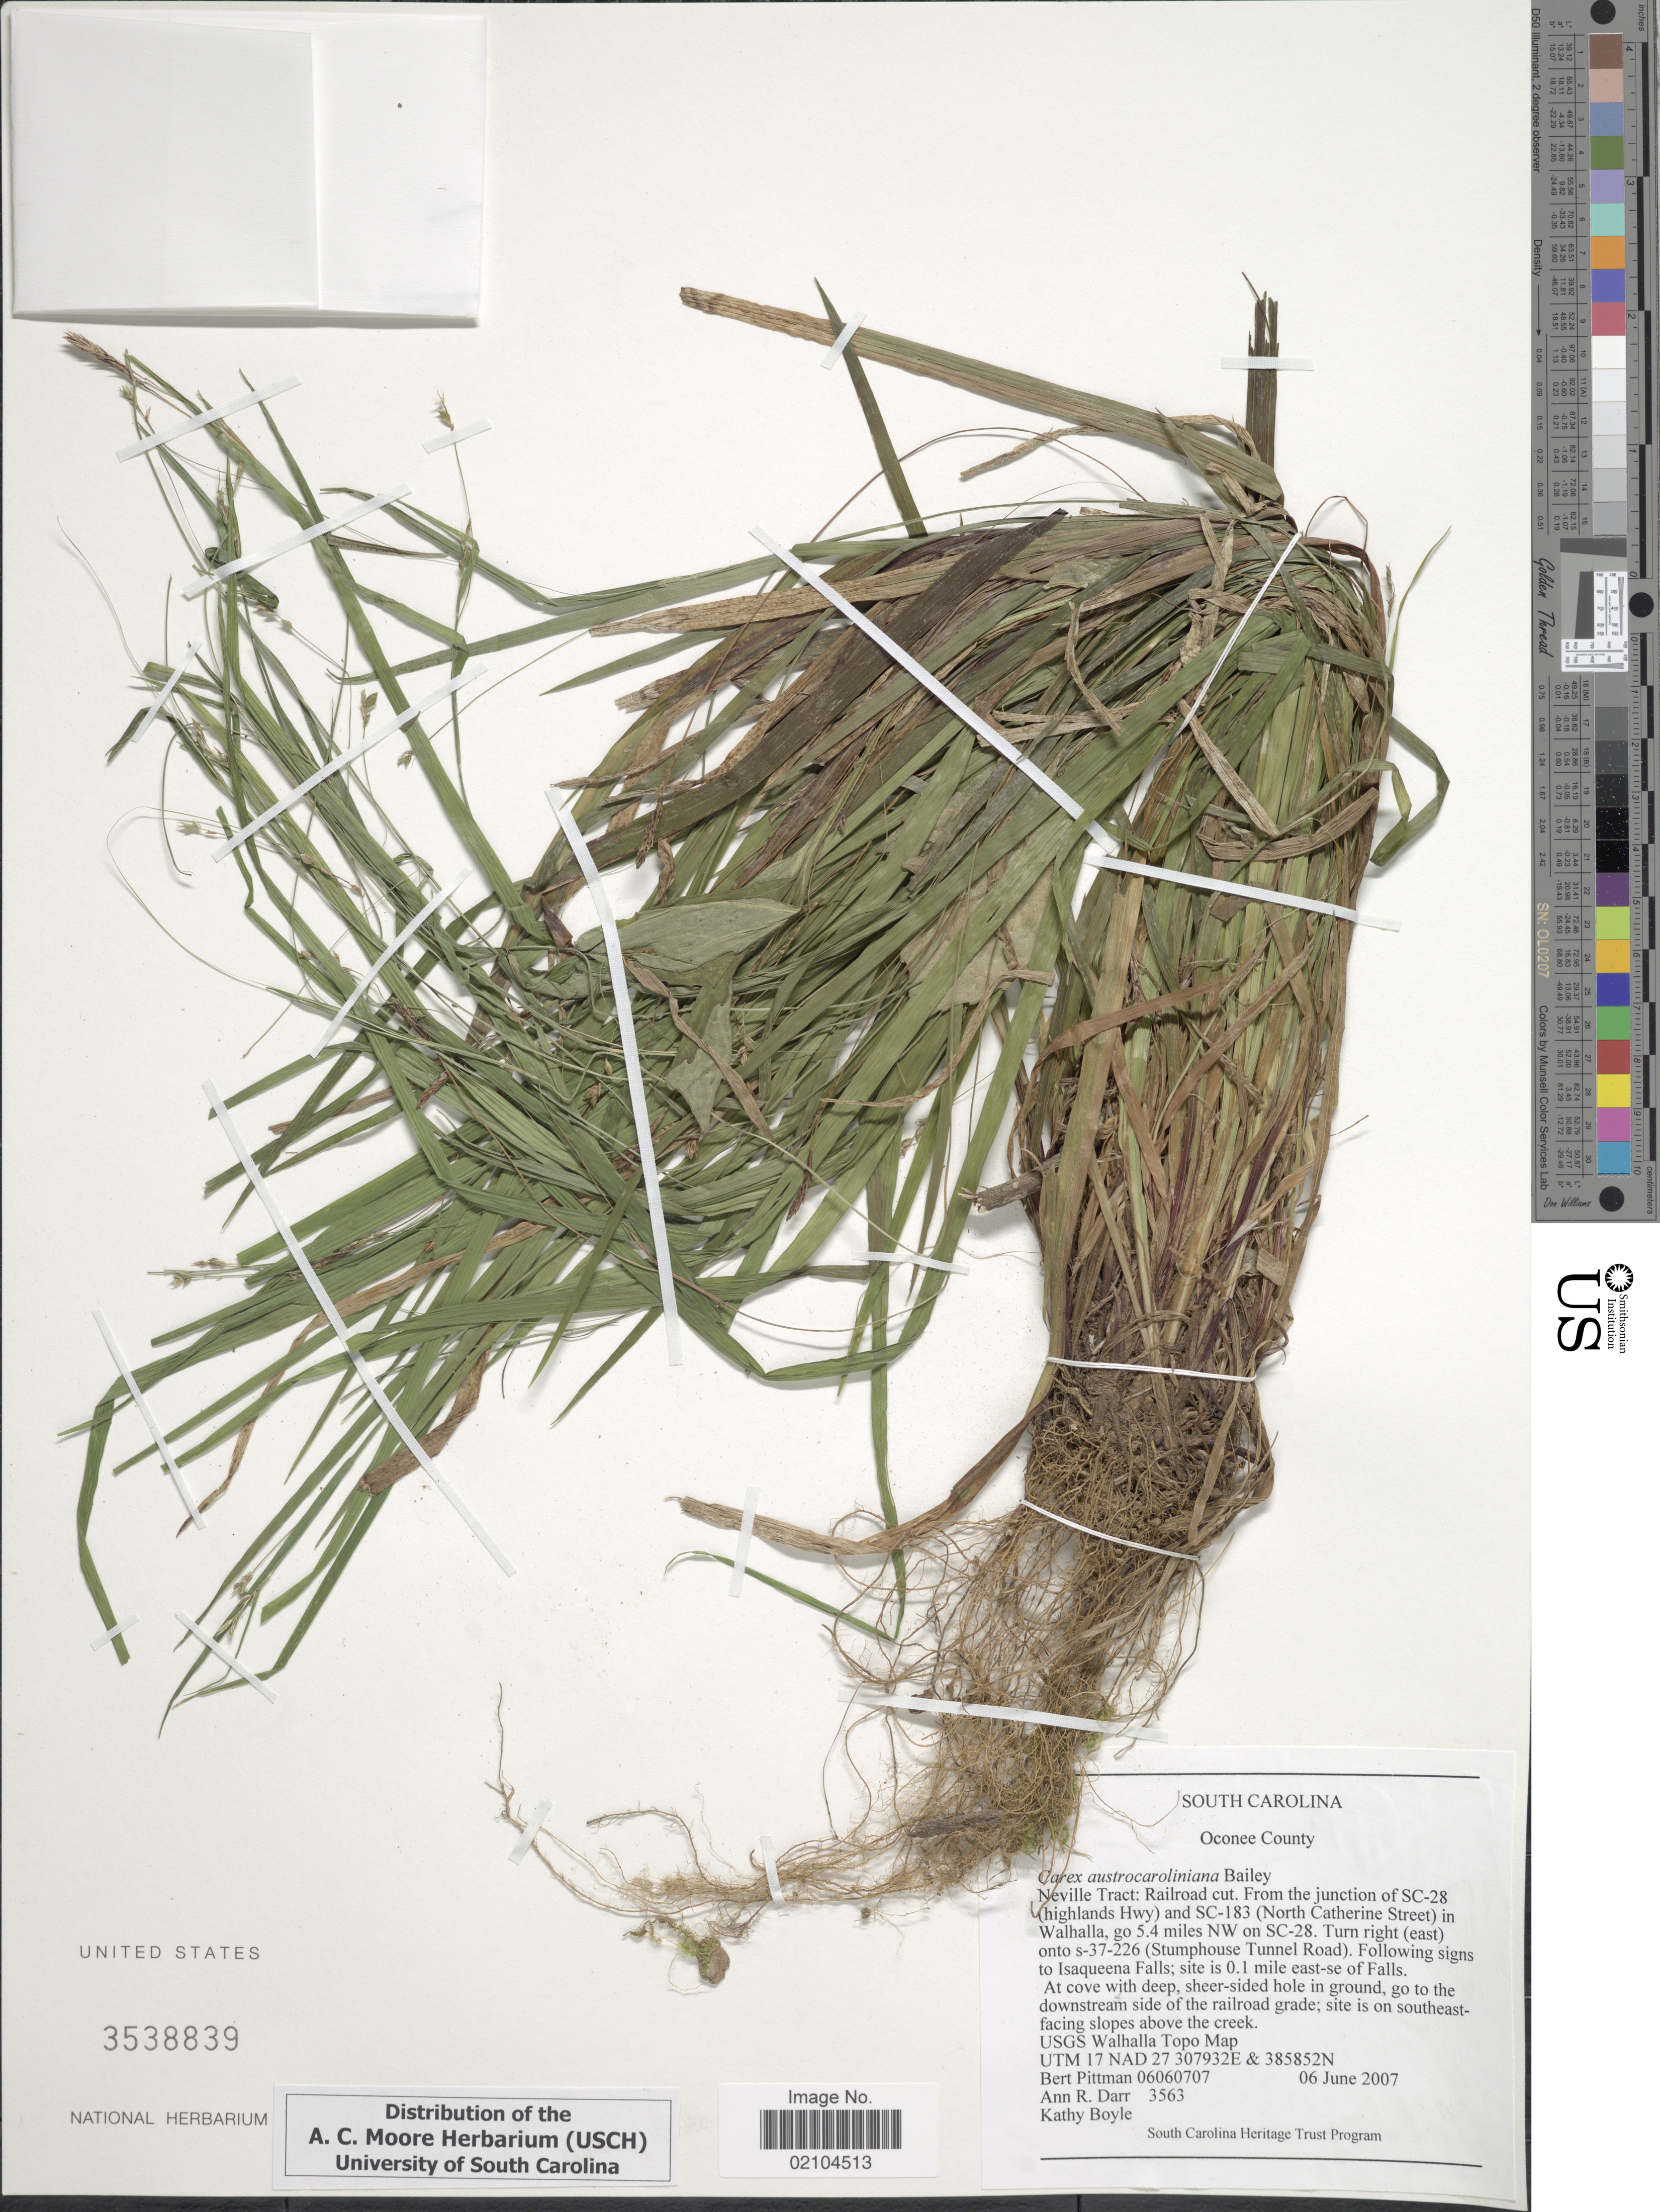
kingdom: Plantae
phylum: Tracheophyta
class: Liliopsida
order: Poales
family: Cyperaceae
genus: Carex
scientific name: Carex austrocaroliniana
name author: L.H. Bailey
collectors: B. Pittman, A. Darr & K. Boyle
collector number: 3563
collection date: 2007-06-06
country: United States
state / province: South Carolina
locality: Oconee County, Neville Tract: Railroad cut, from the junction of SC-28 (highlands Hwy) and SC-183 (North Catherine Street) in Walhalla, go 5.4 miles NW on SC-28, turn right (east) onto s-37-226 (Stumphouse Tunnel Road), following signs to Isaqueena Falls; site is 0.1 mile east-se of Falls, at cove with deep, sheer-sided hole in ground, go to the downstream side of the railroad grade; site id on southeast-facing slopes above the creek, USGS Walhalla Topo Map, UTM 17 NAD 27.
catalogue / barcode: US 3538839